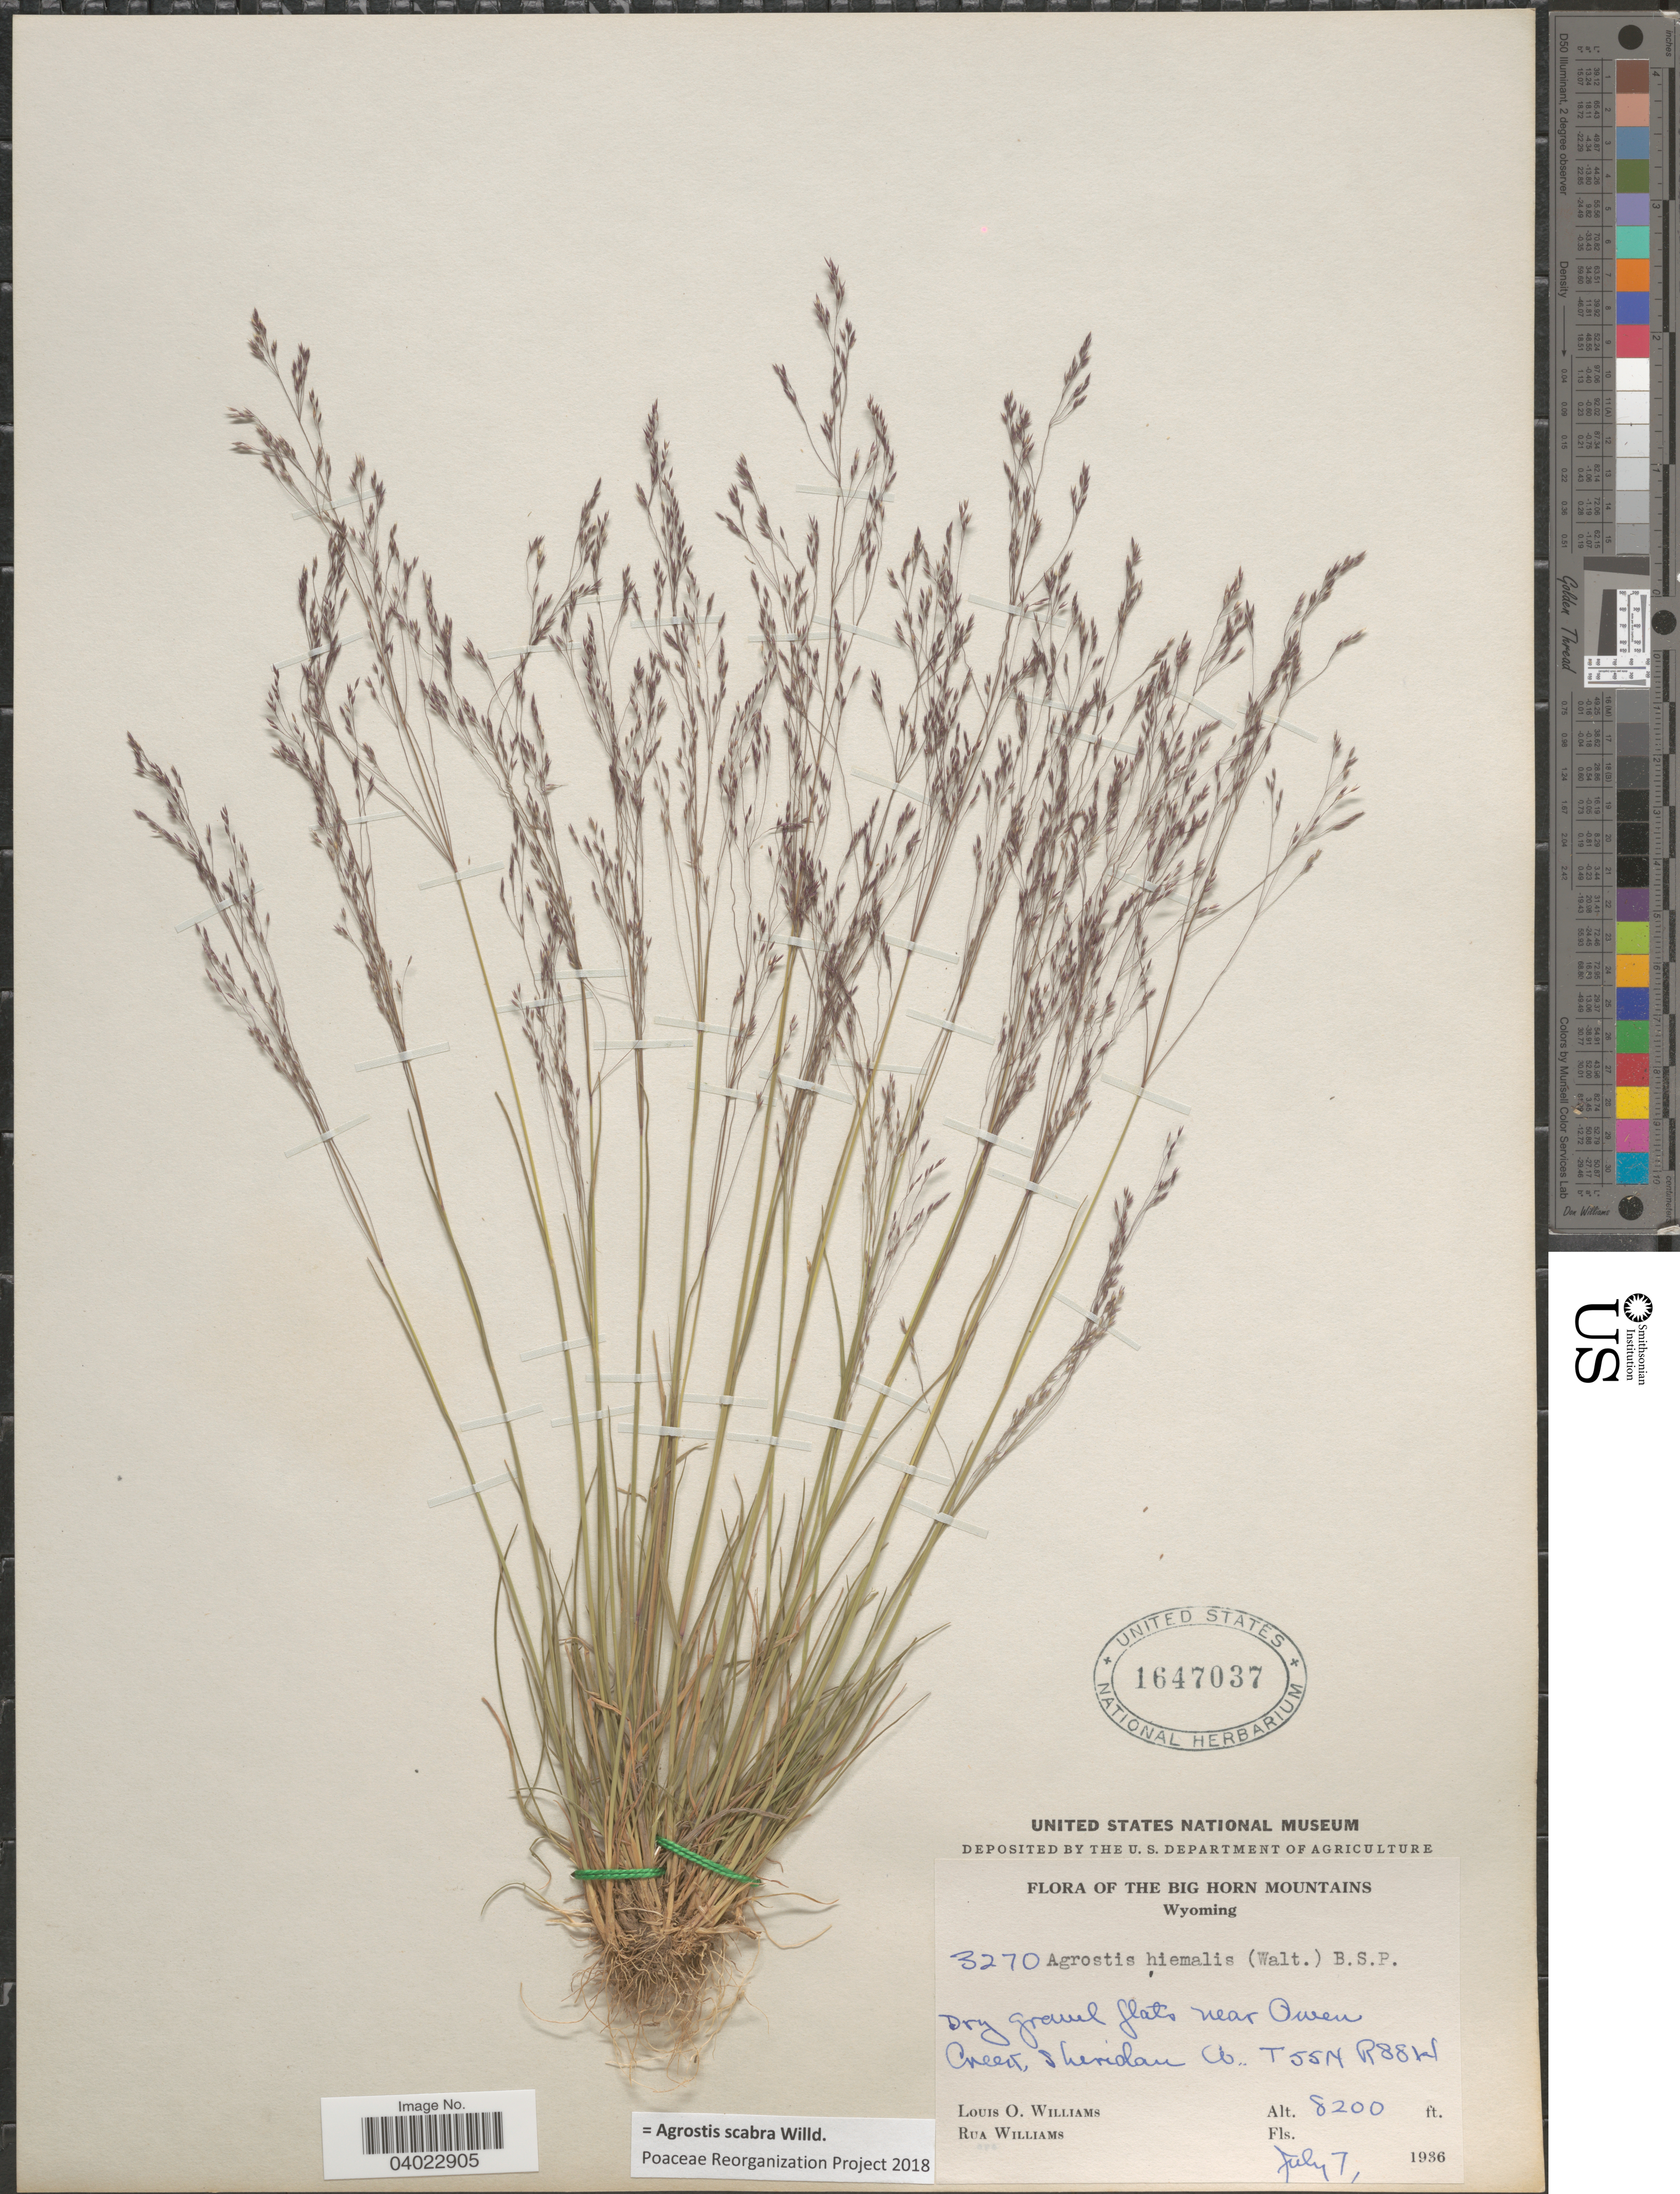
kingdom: Plantae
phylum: Tracheophyta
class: Liliopsida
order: Poales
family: Poaceae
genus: Agrostis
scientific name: Agrostis scabra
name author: Willd.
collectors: L. O. Williams & R. P. Williams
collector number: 3270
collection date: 1936-07-07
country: United States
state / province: Wyoming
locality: The Big Horn Mountains. Flats near Owen Creek, Sheridan Co. T55N R88W.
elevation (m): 2499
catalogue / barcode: US 1647037